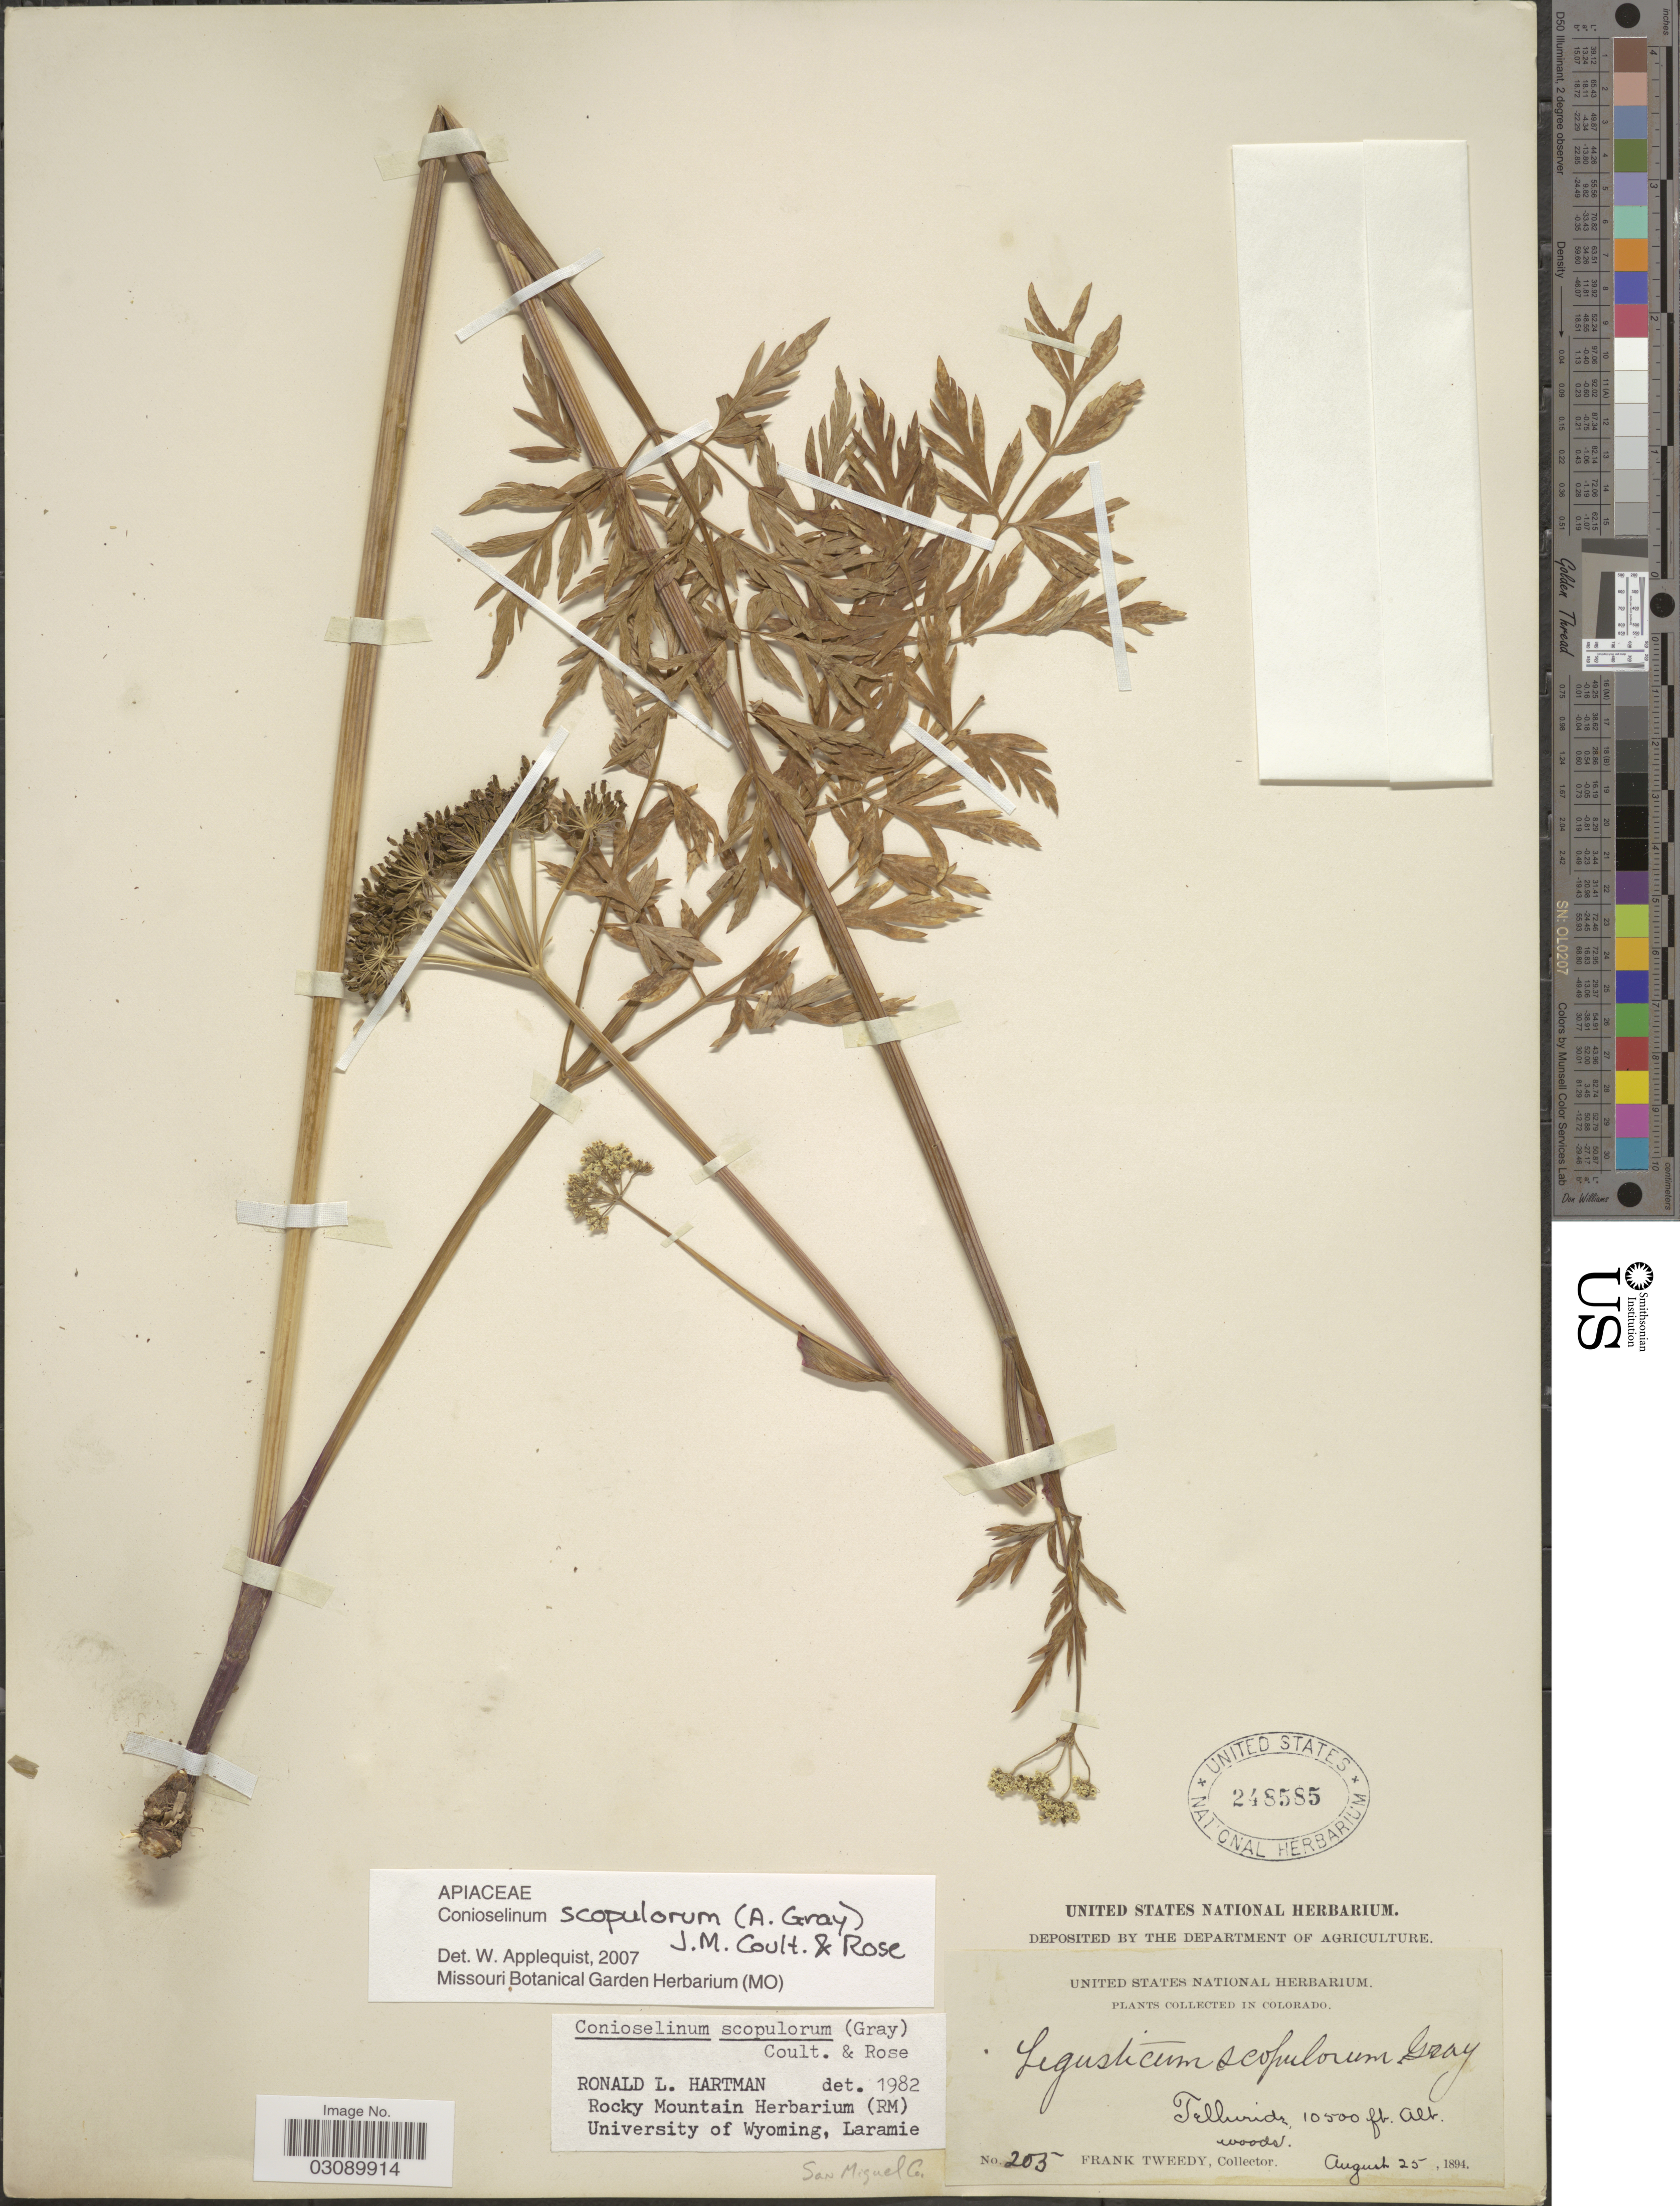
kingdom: Plantae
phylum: Tracheophyta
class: Magnoliopsida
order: Apiales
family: Apiaceae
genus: Conioselinum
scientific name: Conioselinum scopulorum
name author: (A. Gray) J.M. Coult. & Rose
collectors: F. Tweedy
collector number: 205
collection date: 1894-08-25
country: United States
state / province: Colorado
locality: Telluride, woods. San Miguel Co.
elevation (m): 3200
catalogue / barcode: US 248585